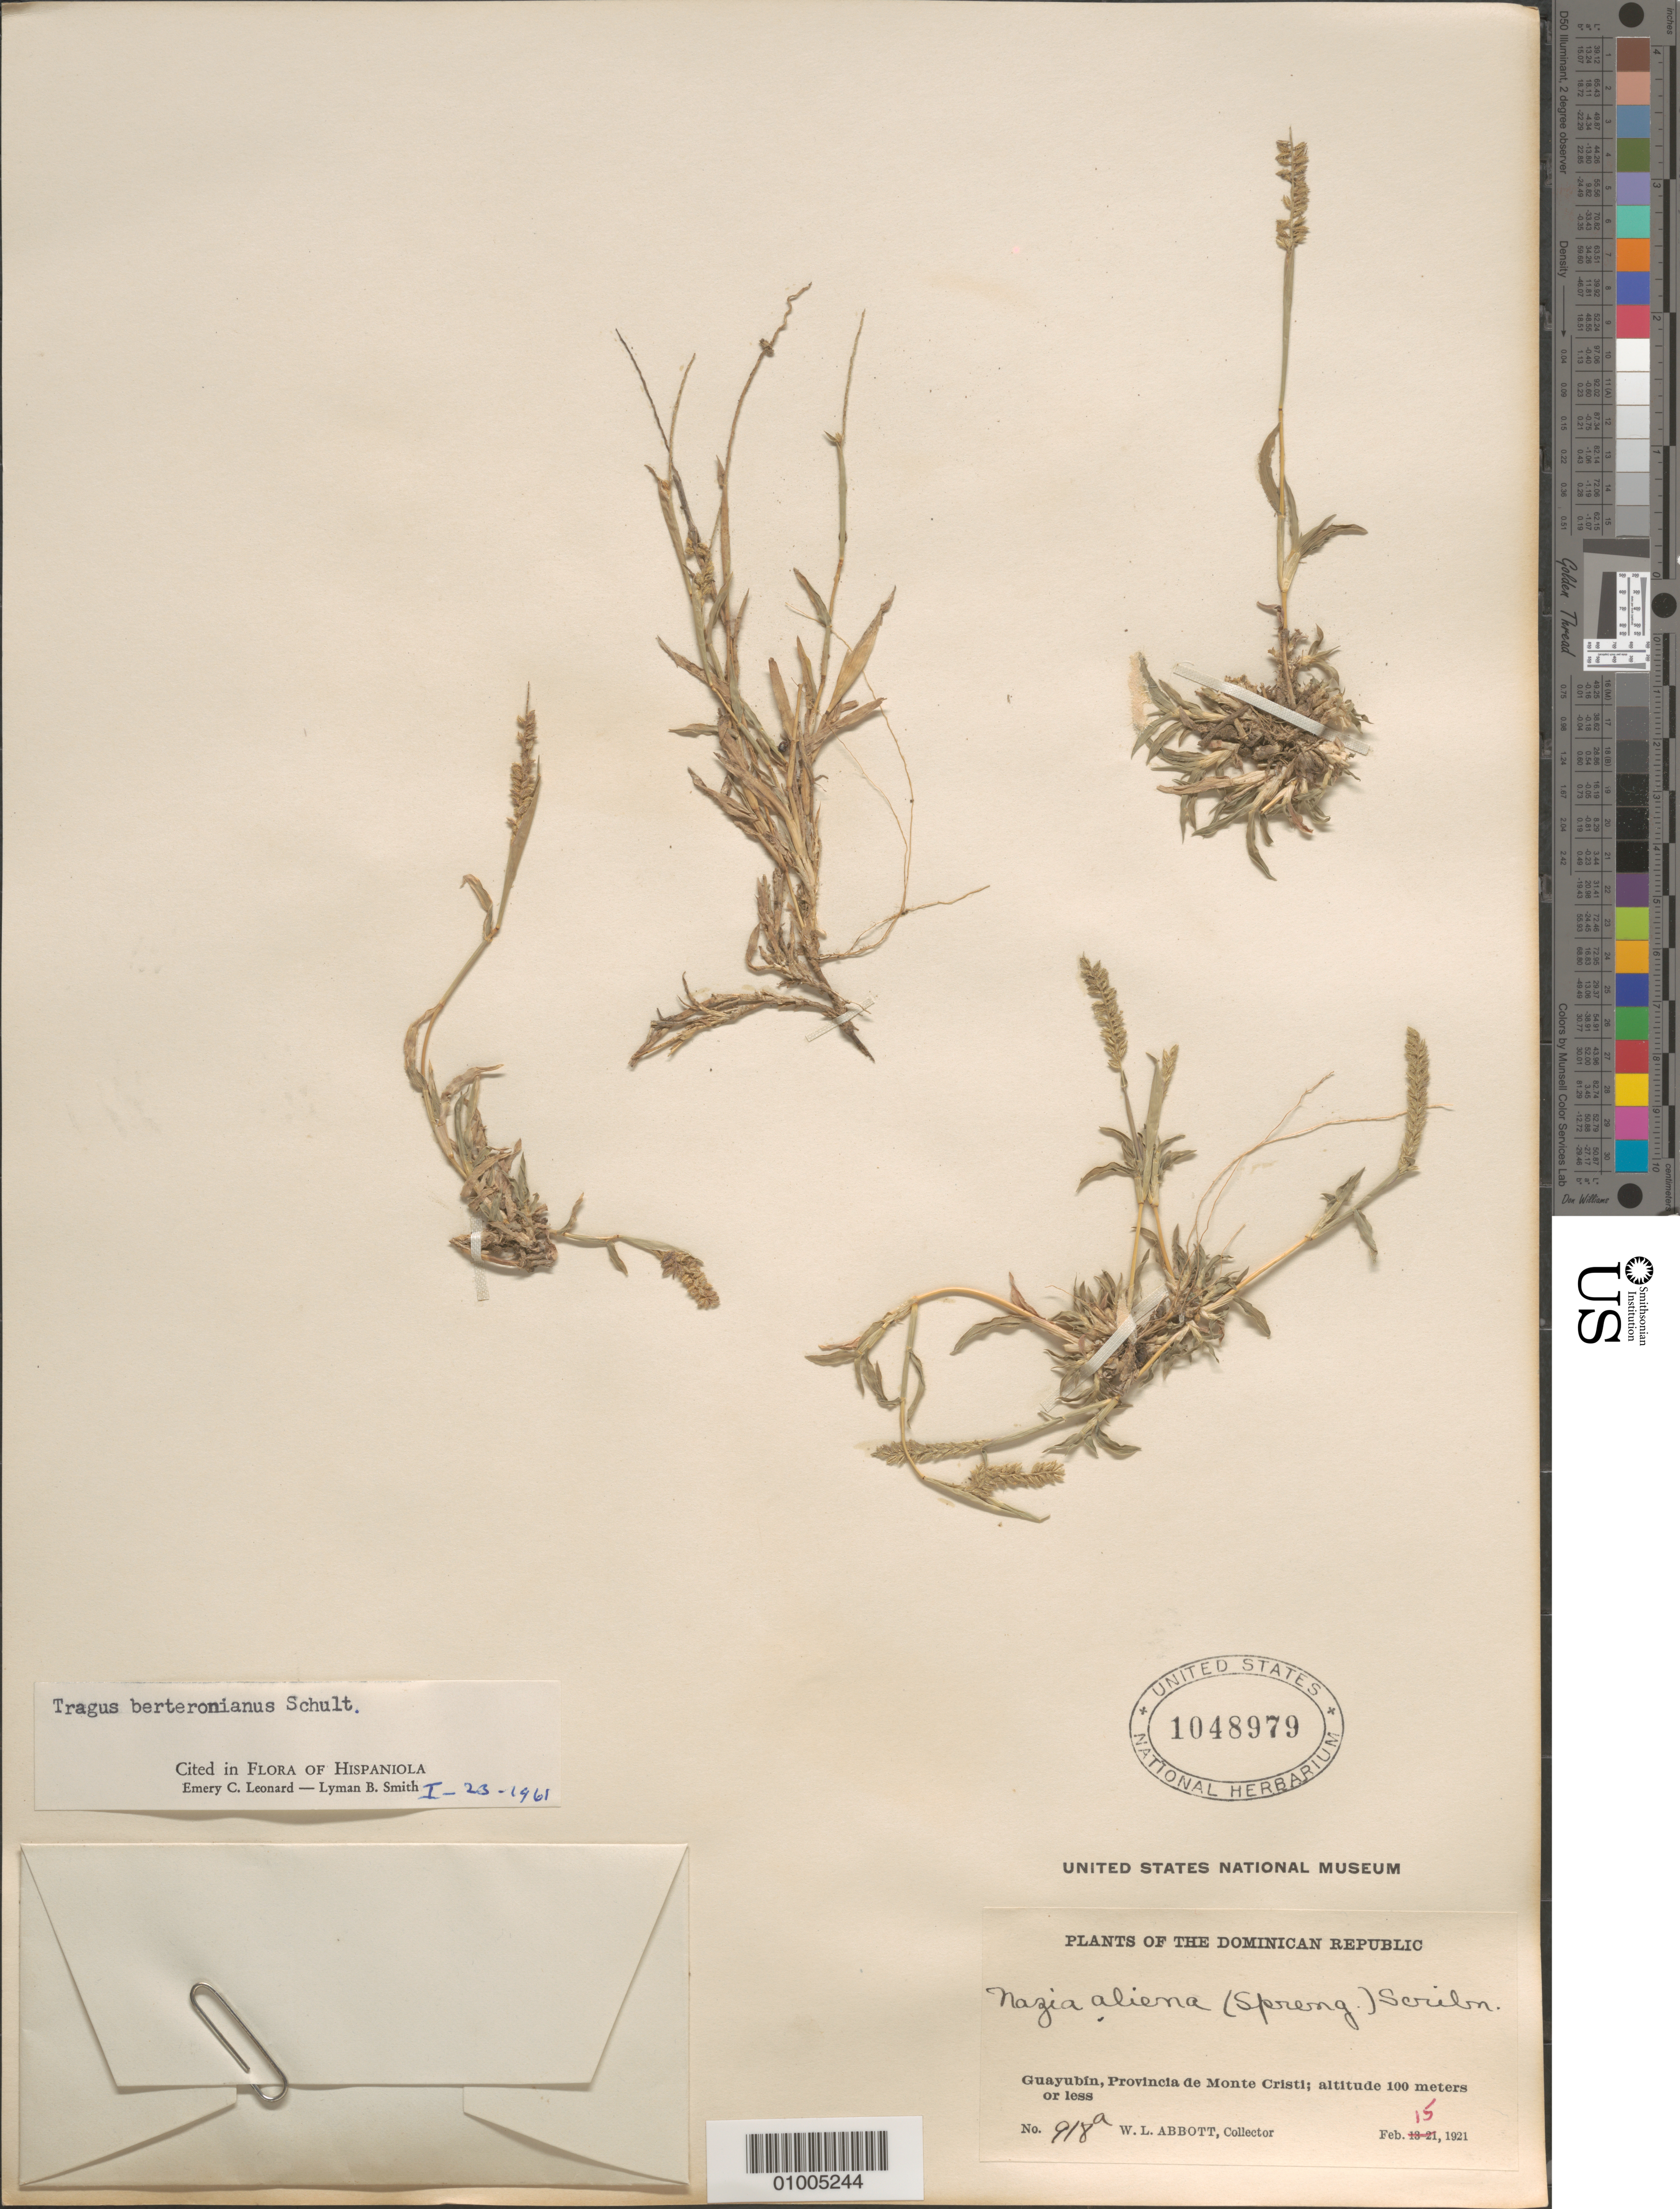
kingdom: Plantae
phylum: Tracheophyta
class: Liliopsida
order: Poales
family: Poaceae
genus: Tragus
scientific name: Tragus berteronianus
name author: Schult.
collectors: W. L. Abbott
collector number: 9189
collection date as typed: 15 Feb 1921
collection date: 1921-02-15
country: Dominican Republic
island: Hispaniola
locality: Guayubin, Provincia de Monte Cristi;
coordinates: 0 N, 0 E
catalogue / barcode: US 1048979